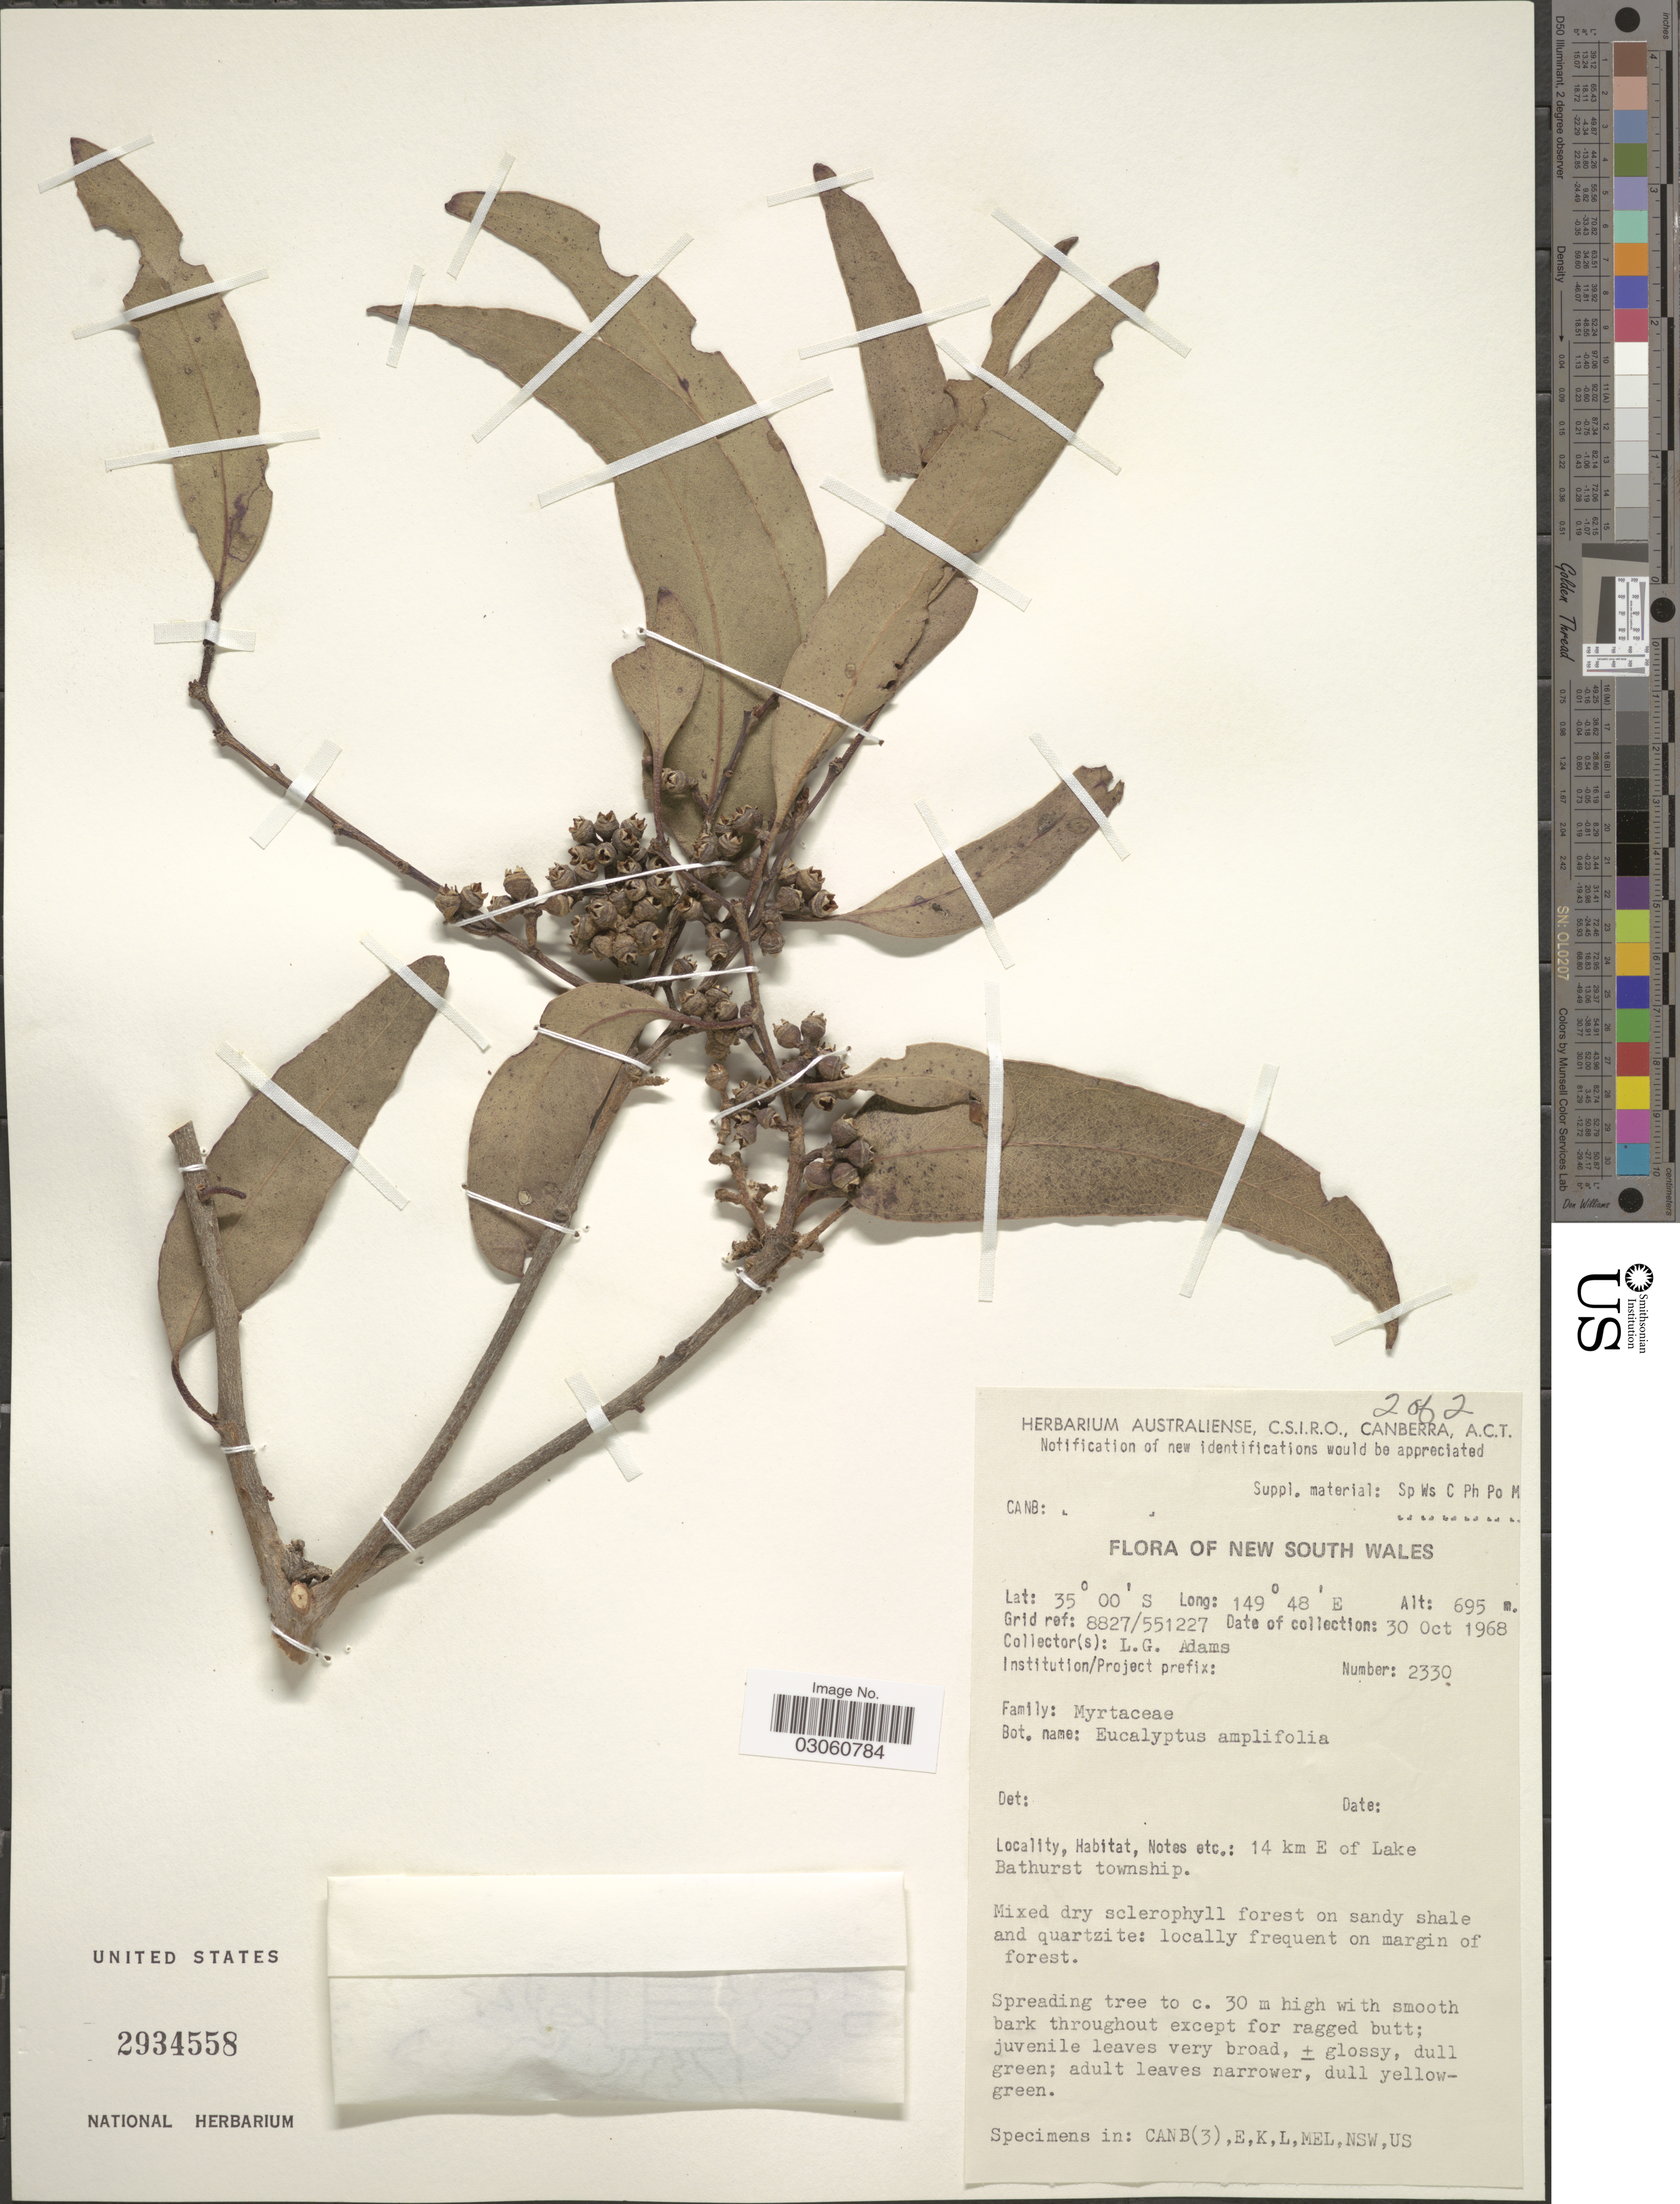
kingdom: Plantae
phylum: Tracheophyta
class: Magnoliopsida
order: Myrtales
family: Myrtaceae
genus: Eucalyptus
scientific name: Eucalyptus amplifolia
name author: Naudin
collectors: L. G. Adams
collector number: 2330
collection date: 1968-10-30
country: Australia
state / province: New South Wales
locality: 14 km E of Lake Bathurst township, Grid ref: 8827/551227.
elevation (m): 695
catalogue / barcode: US 2934558